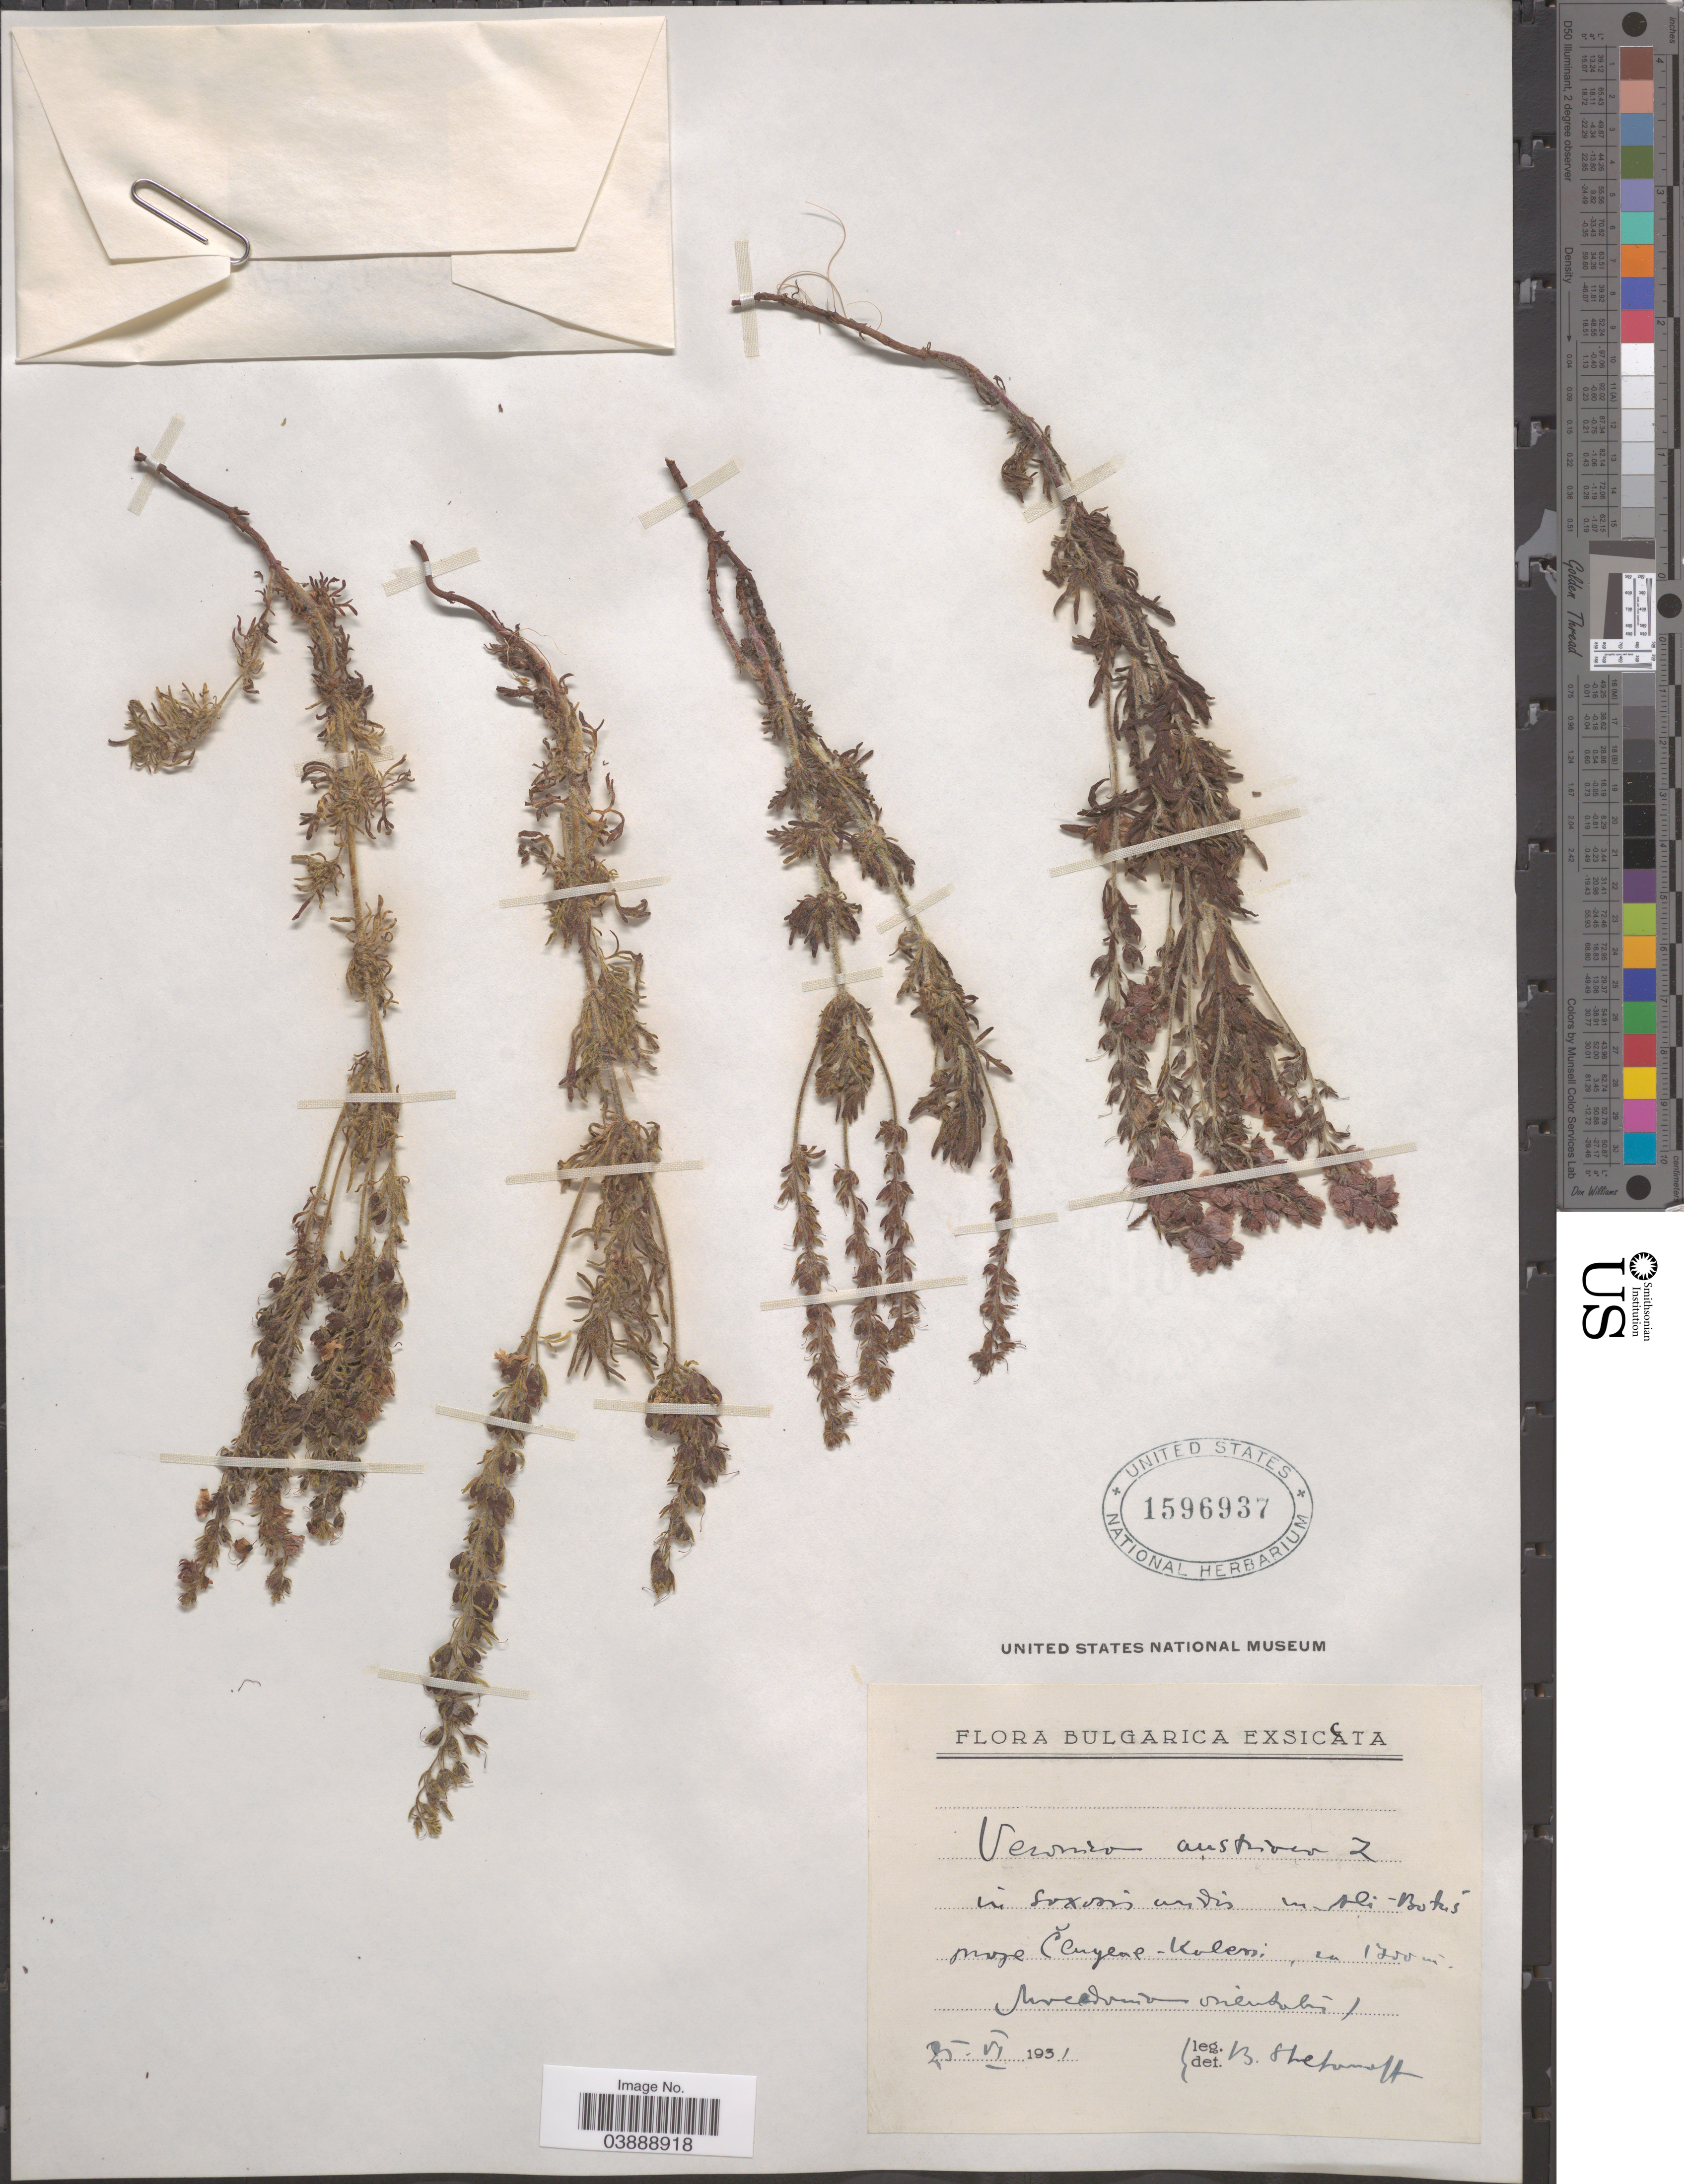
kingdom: Plantae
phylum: Tracheophyta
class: Magnoliopsida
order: Lamiales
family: Plantaginaceae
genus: Veronica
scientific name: Veronica austriaca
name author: L.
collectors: B. Stefanoff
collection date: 1931-06-25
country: Bulgaria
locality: In saxosis curidis in Ali-Botús prope (Caryene-Koleni. Macedonia orientalis). [interpreted]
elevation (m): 1755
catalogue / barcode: US 1596937